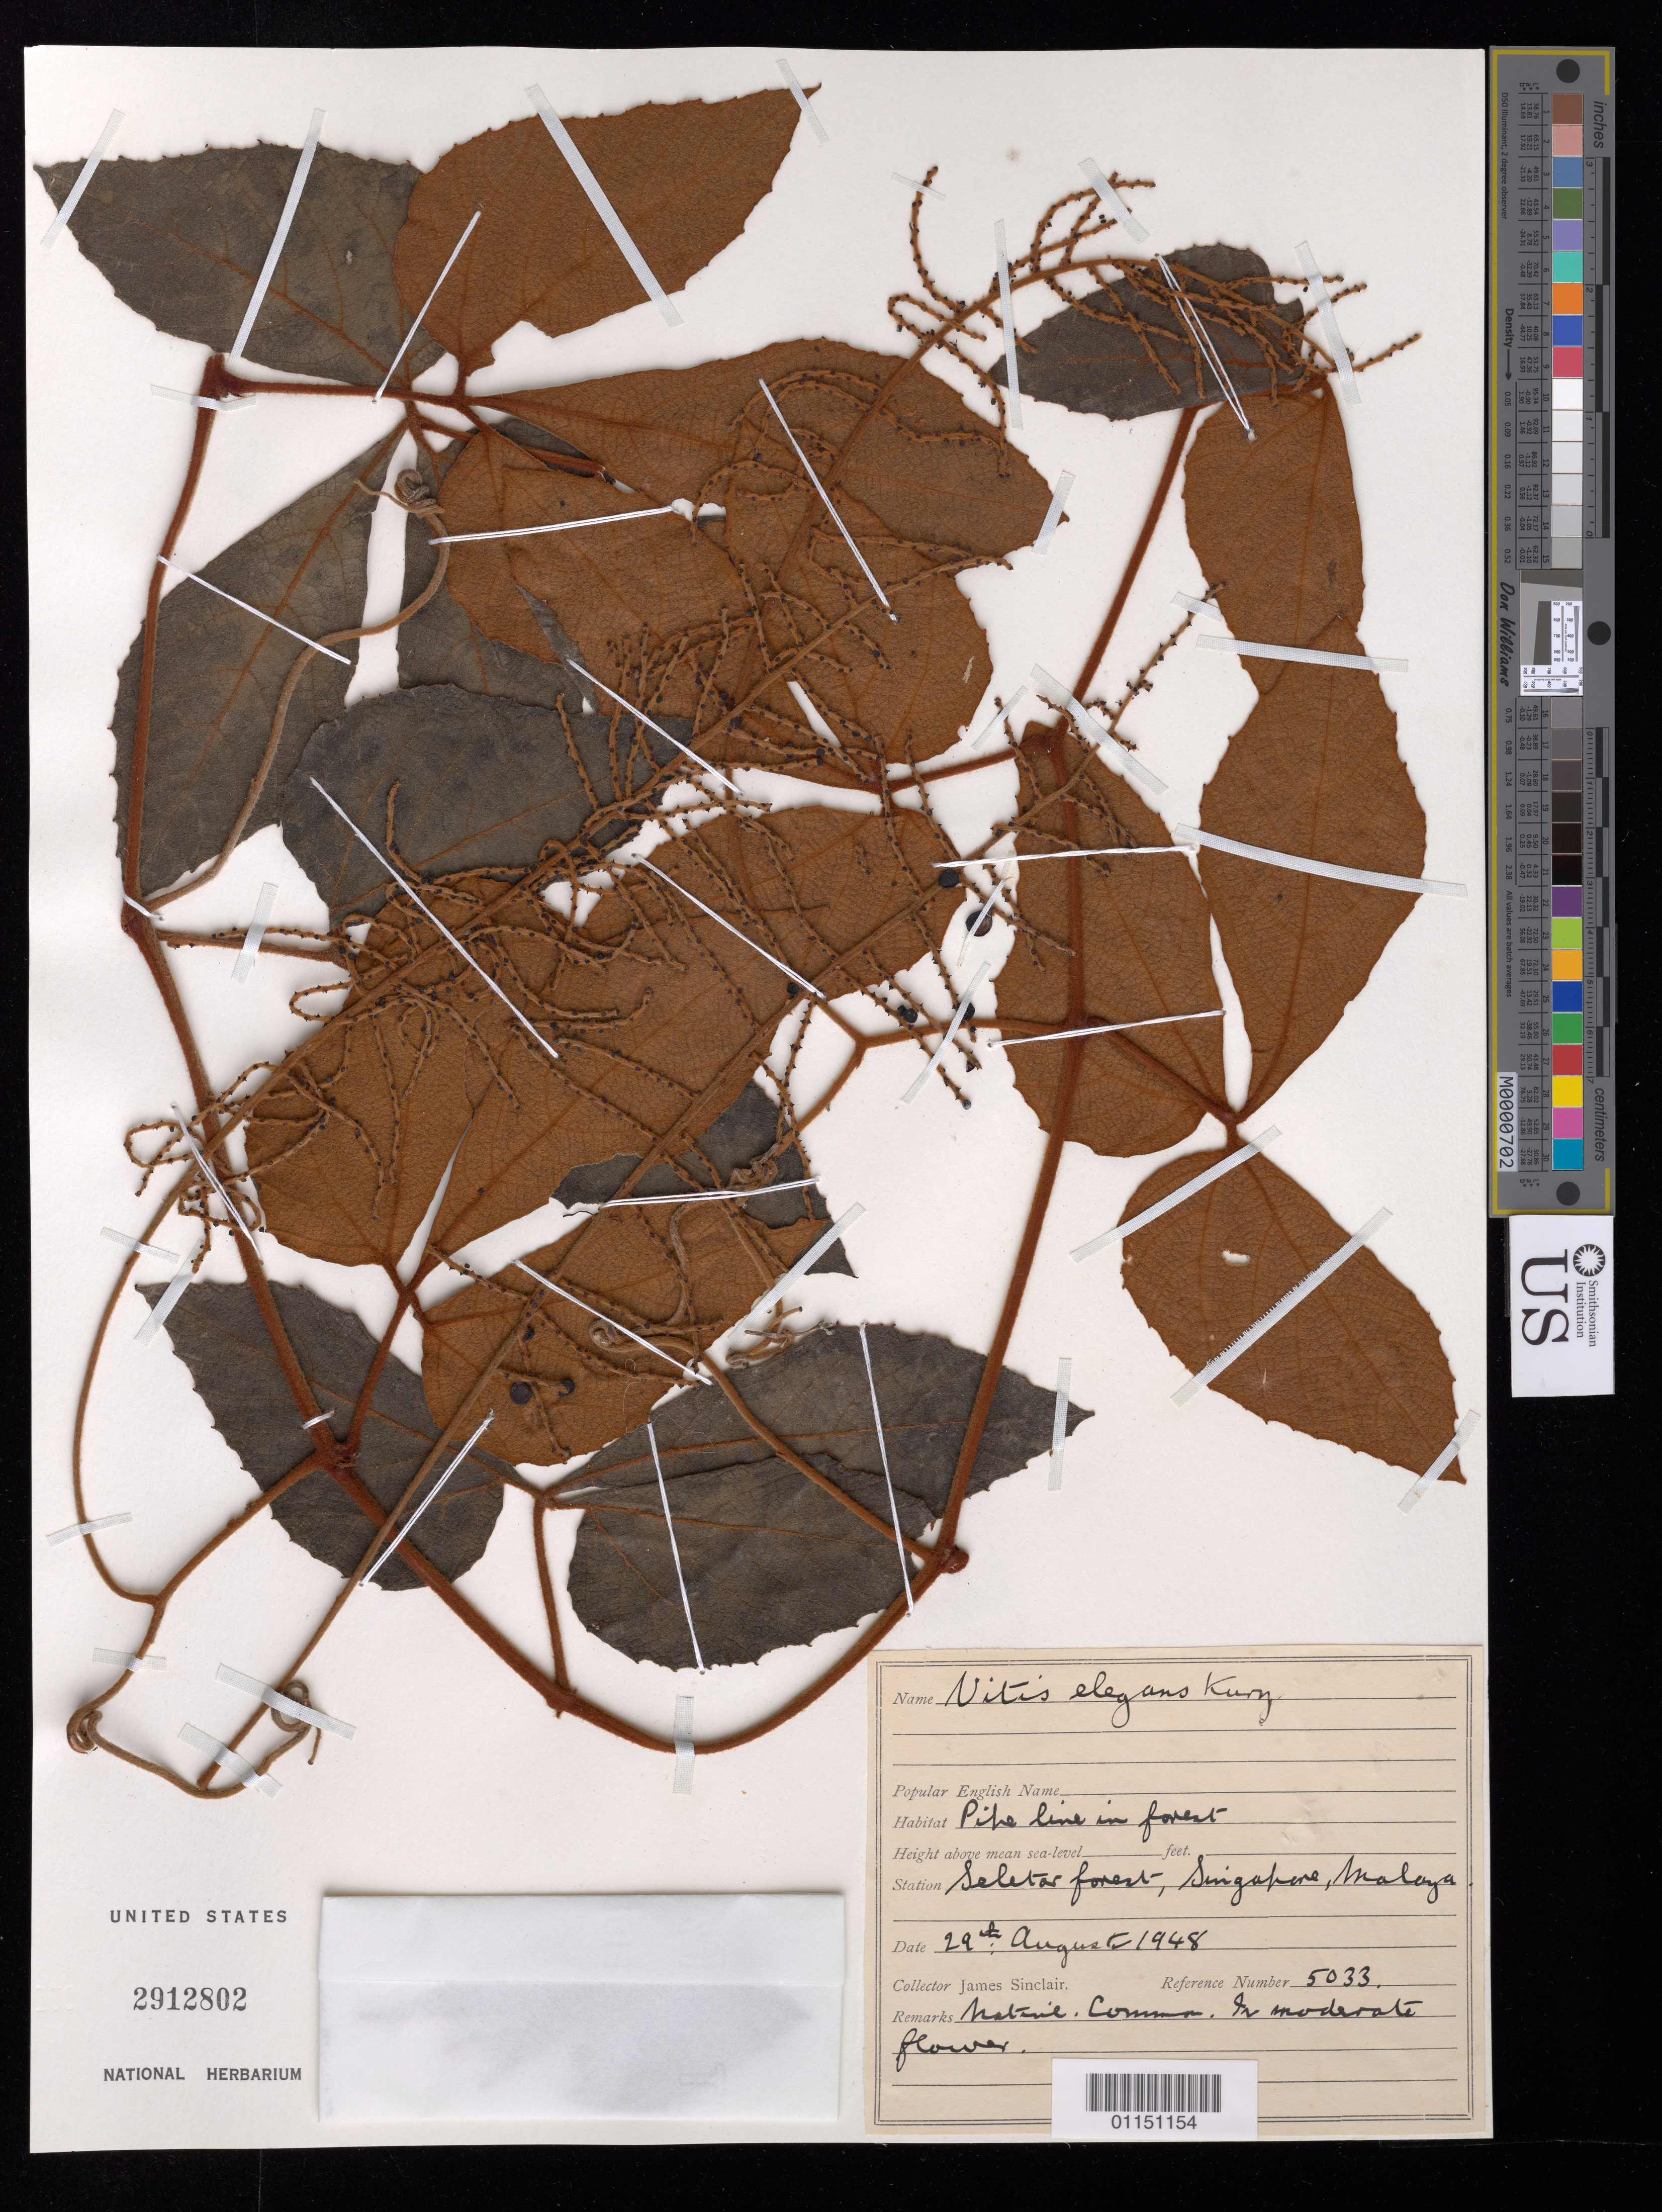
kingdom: Plantae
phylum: Tracheophyta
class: Magnoliopsida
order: Vitales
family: Vitaceae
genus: Vitis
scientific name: Vitis elegans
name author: Kurz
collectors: J. Sinclair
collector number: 5033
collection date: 1948-08-29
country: Singapore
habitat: Forest. Common.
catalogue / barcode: US 2912802